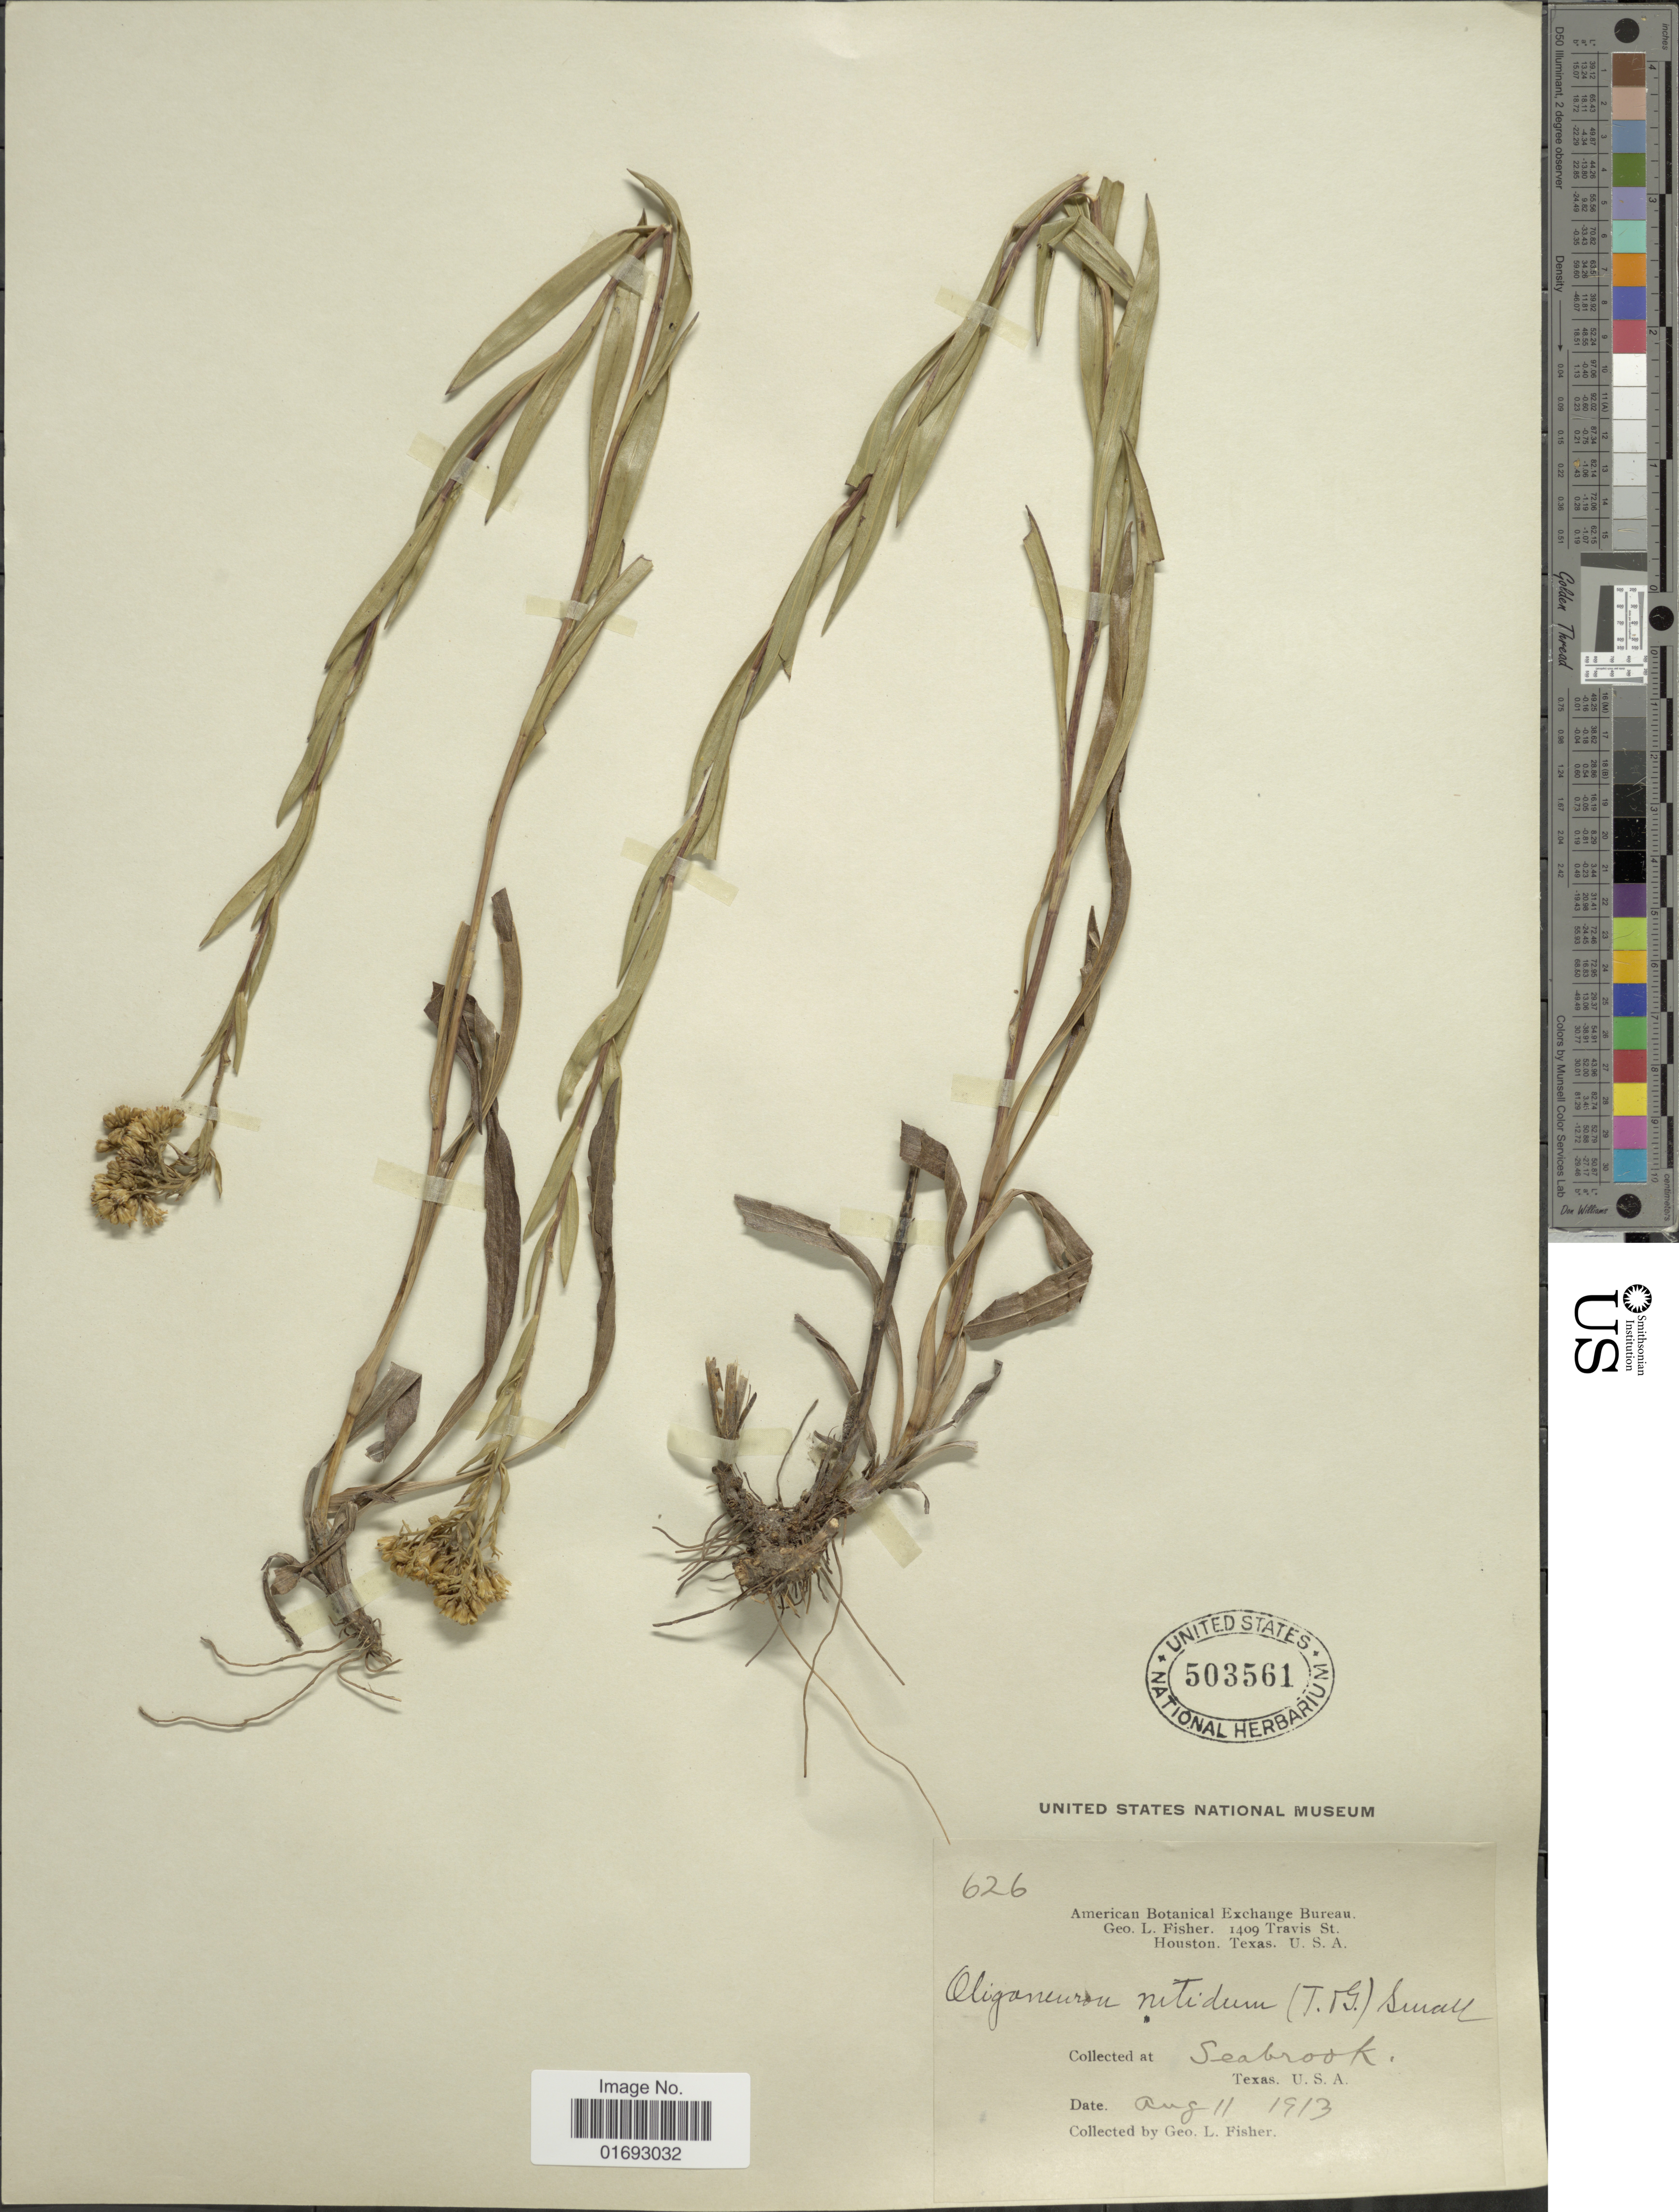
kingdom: Plantae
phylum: Tracheophyta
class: Magnoliopsida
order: Asterales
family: Asteraceae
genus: Oligoneuron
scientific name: Oligoneuron nitidum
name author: (Torr. & A. Gray) Small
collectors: G. L. Fisher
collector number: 626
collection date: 1913-08-11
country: United States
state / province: Texas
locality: Seabrook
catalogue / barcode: US 503561